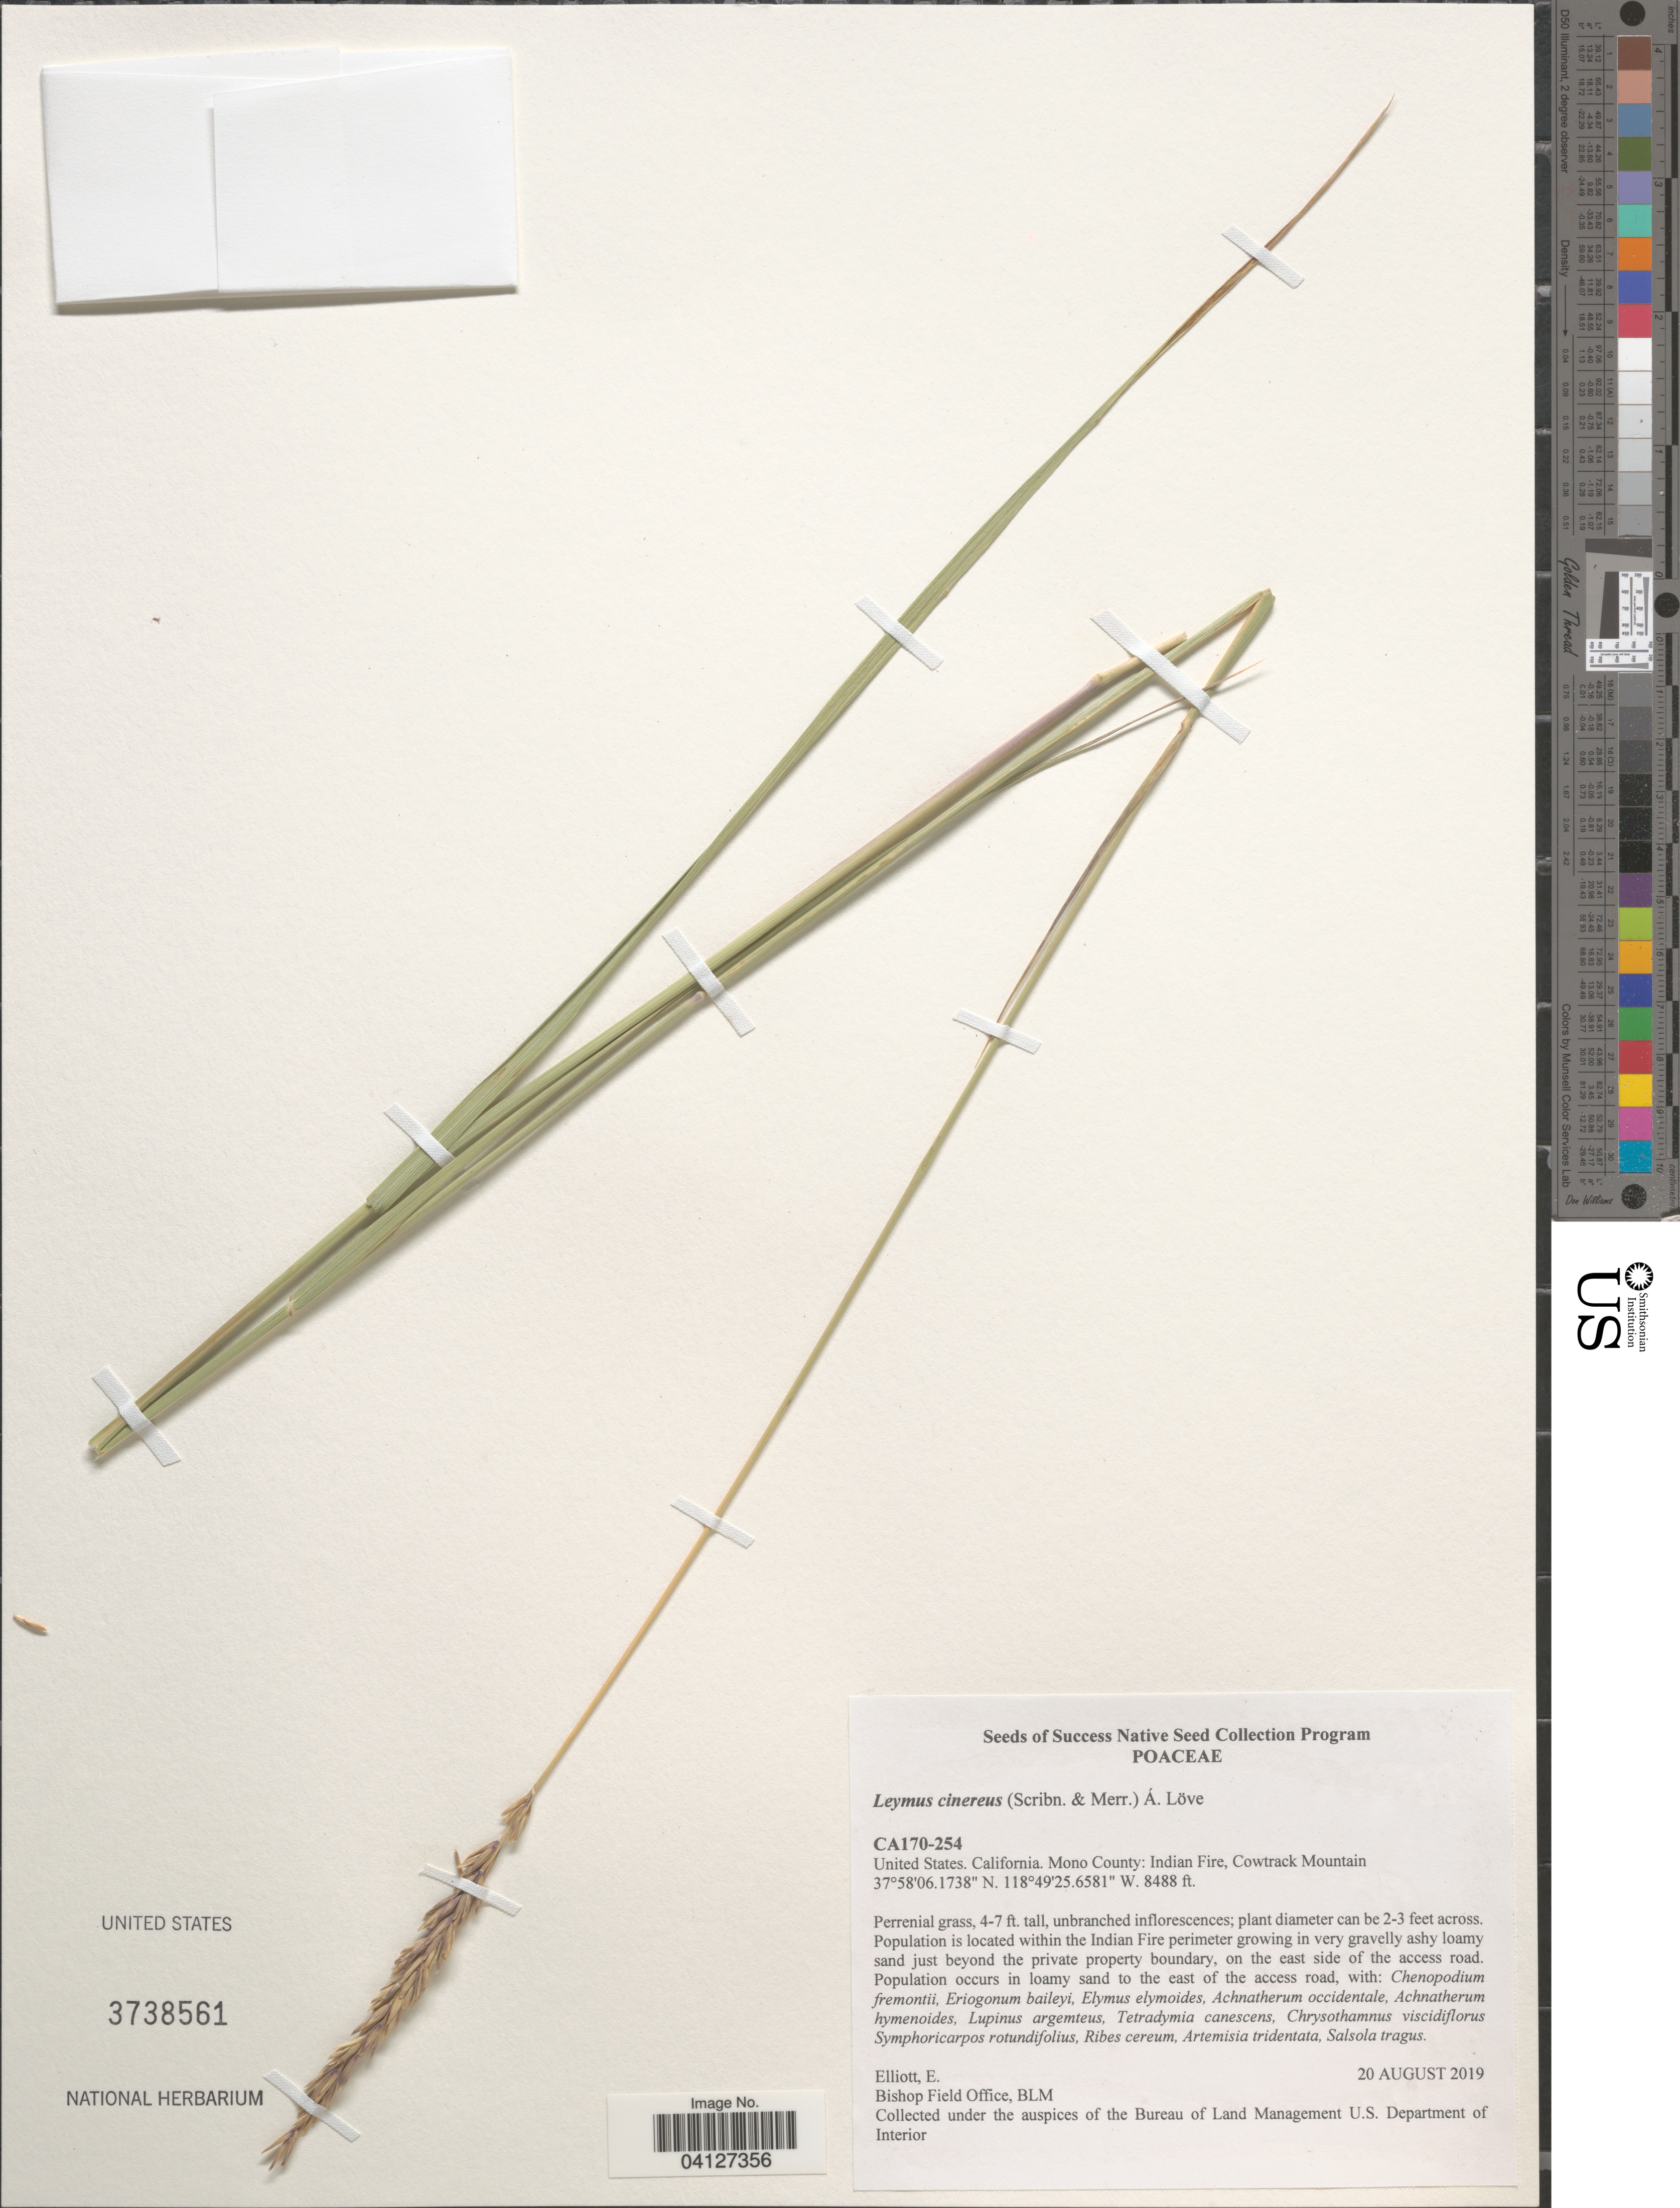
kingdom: Plantae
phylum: Tracheophyta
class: Liliopsida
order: Poales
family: Poaceae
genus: Leymus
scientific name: Leymus cinereus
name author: (Scribn. & Merr.) Á. Löve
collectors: E. Elliot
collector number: CA170-254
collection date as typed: Transcribed d/m/y: 20/8/2019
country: United States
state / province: California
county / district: Mono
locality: Mono County: Indian Fire, Cowtrack Mountain.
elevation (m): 2587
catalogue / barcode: US 3738561